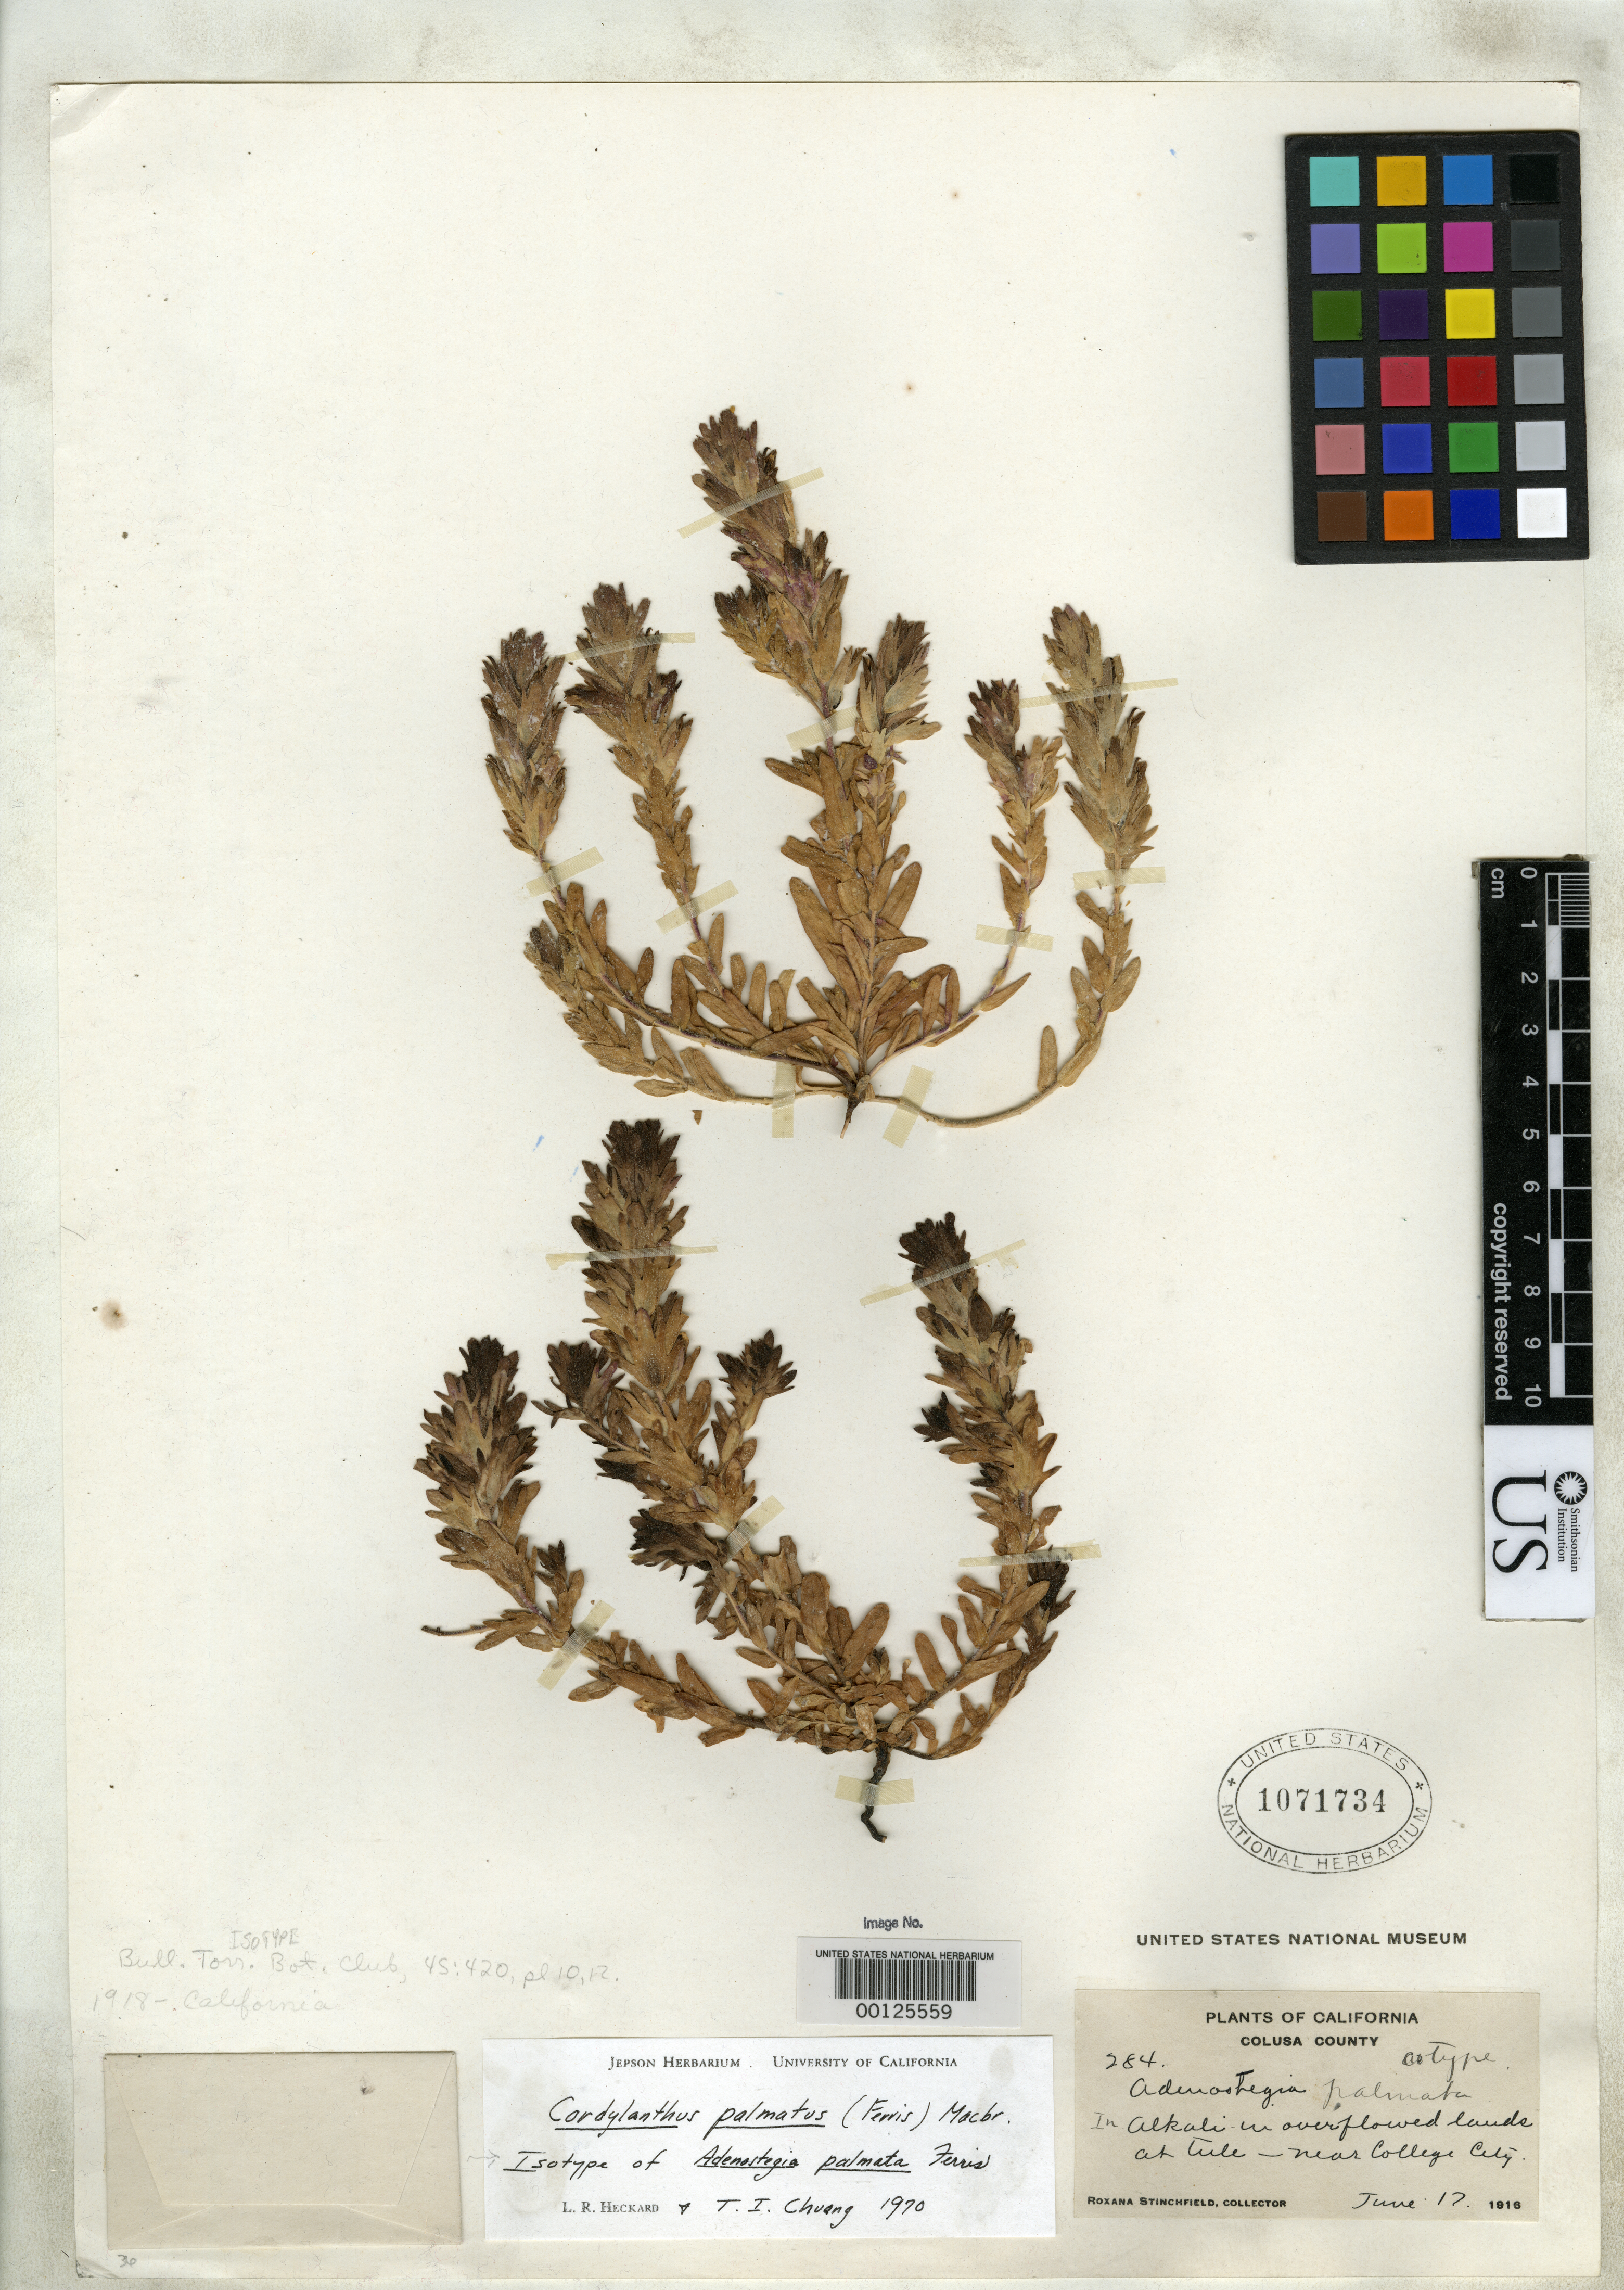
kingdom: Plantae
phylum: Tracheophyta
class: Magnoliopsida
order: Lamiales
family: Orobanchaceae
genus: Adenostegia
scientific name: Adenostegia palmata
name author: Ferris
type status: Isotype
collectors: R. Stinchfield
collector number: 284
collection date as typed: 17 Jun 1916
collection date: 1916-06-17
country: United States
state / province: California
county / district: Colusa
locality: College City.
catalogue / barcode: US 1071734